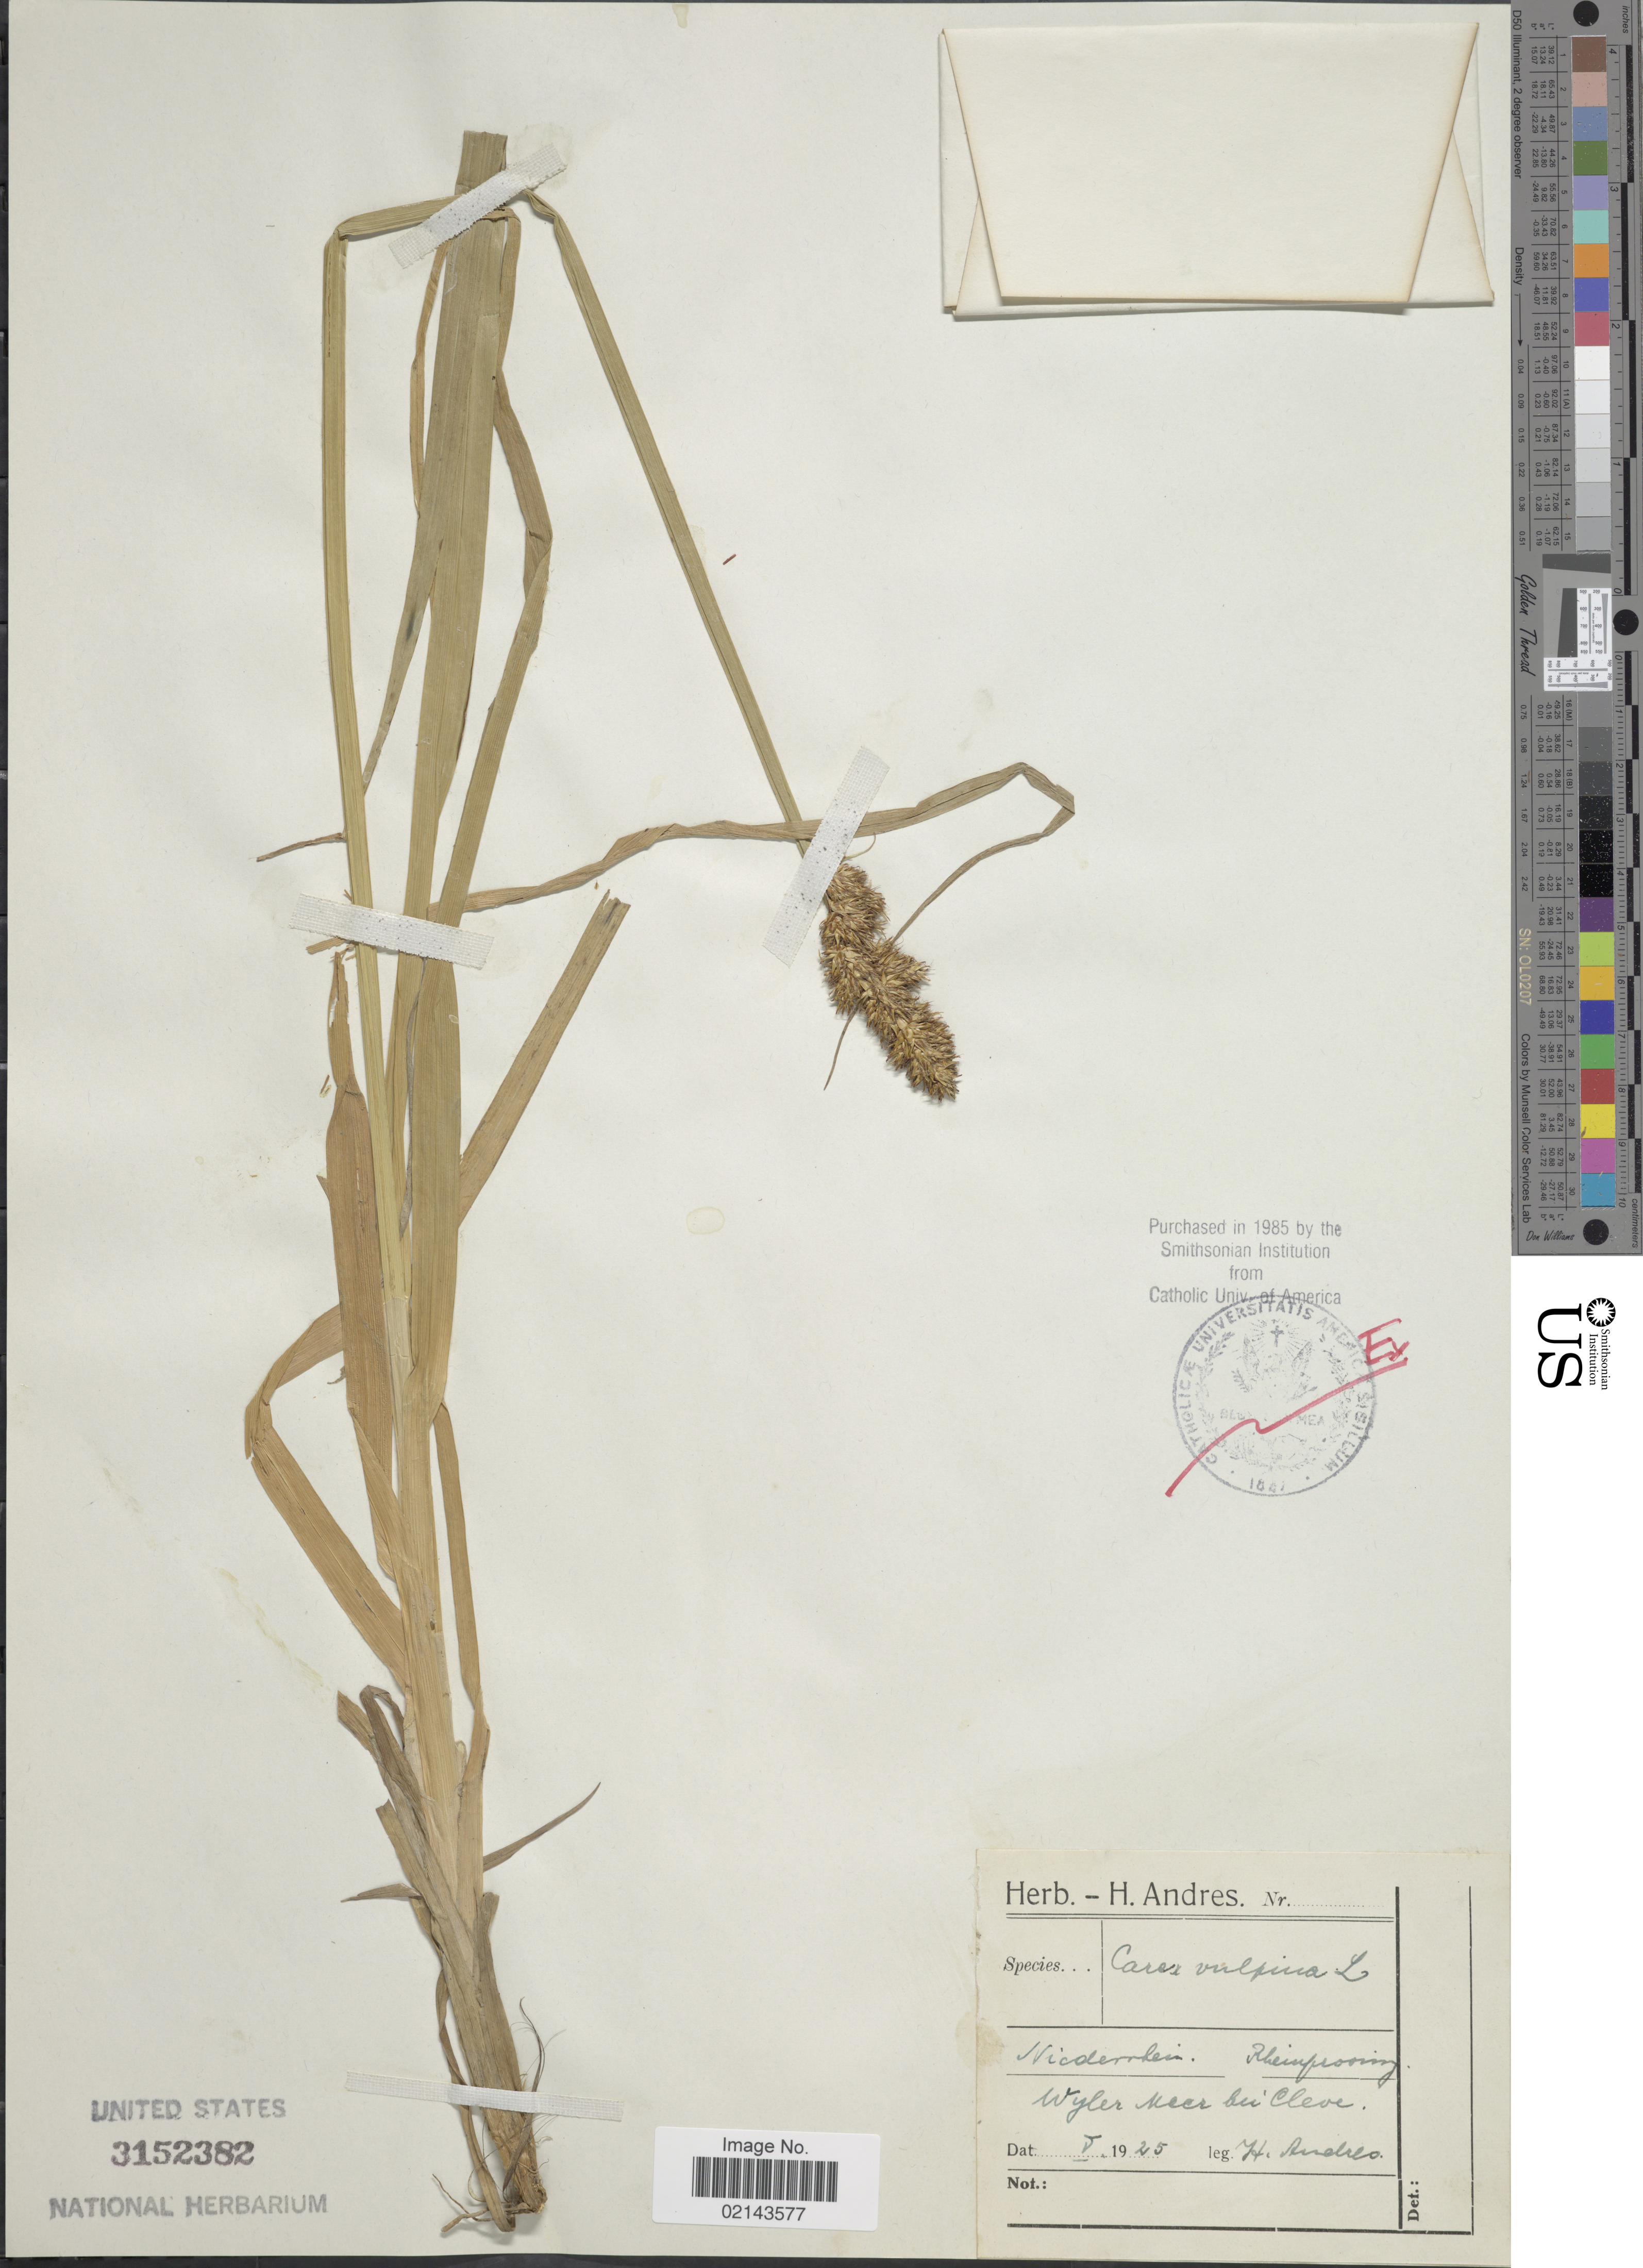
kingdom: Plantae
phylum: Tracheophyta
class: Liliopsida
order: Poales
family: Cyperaceae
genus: Carex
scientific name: Carex vulpina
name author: L.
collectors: H. Andres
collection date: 1925-05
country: Germany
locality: Niederhein: Rheinprovinz, Wyler Meer beu Cleve [interpreted]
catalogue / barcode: US 3152382